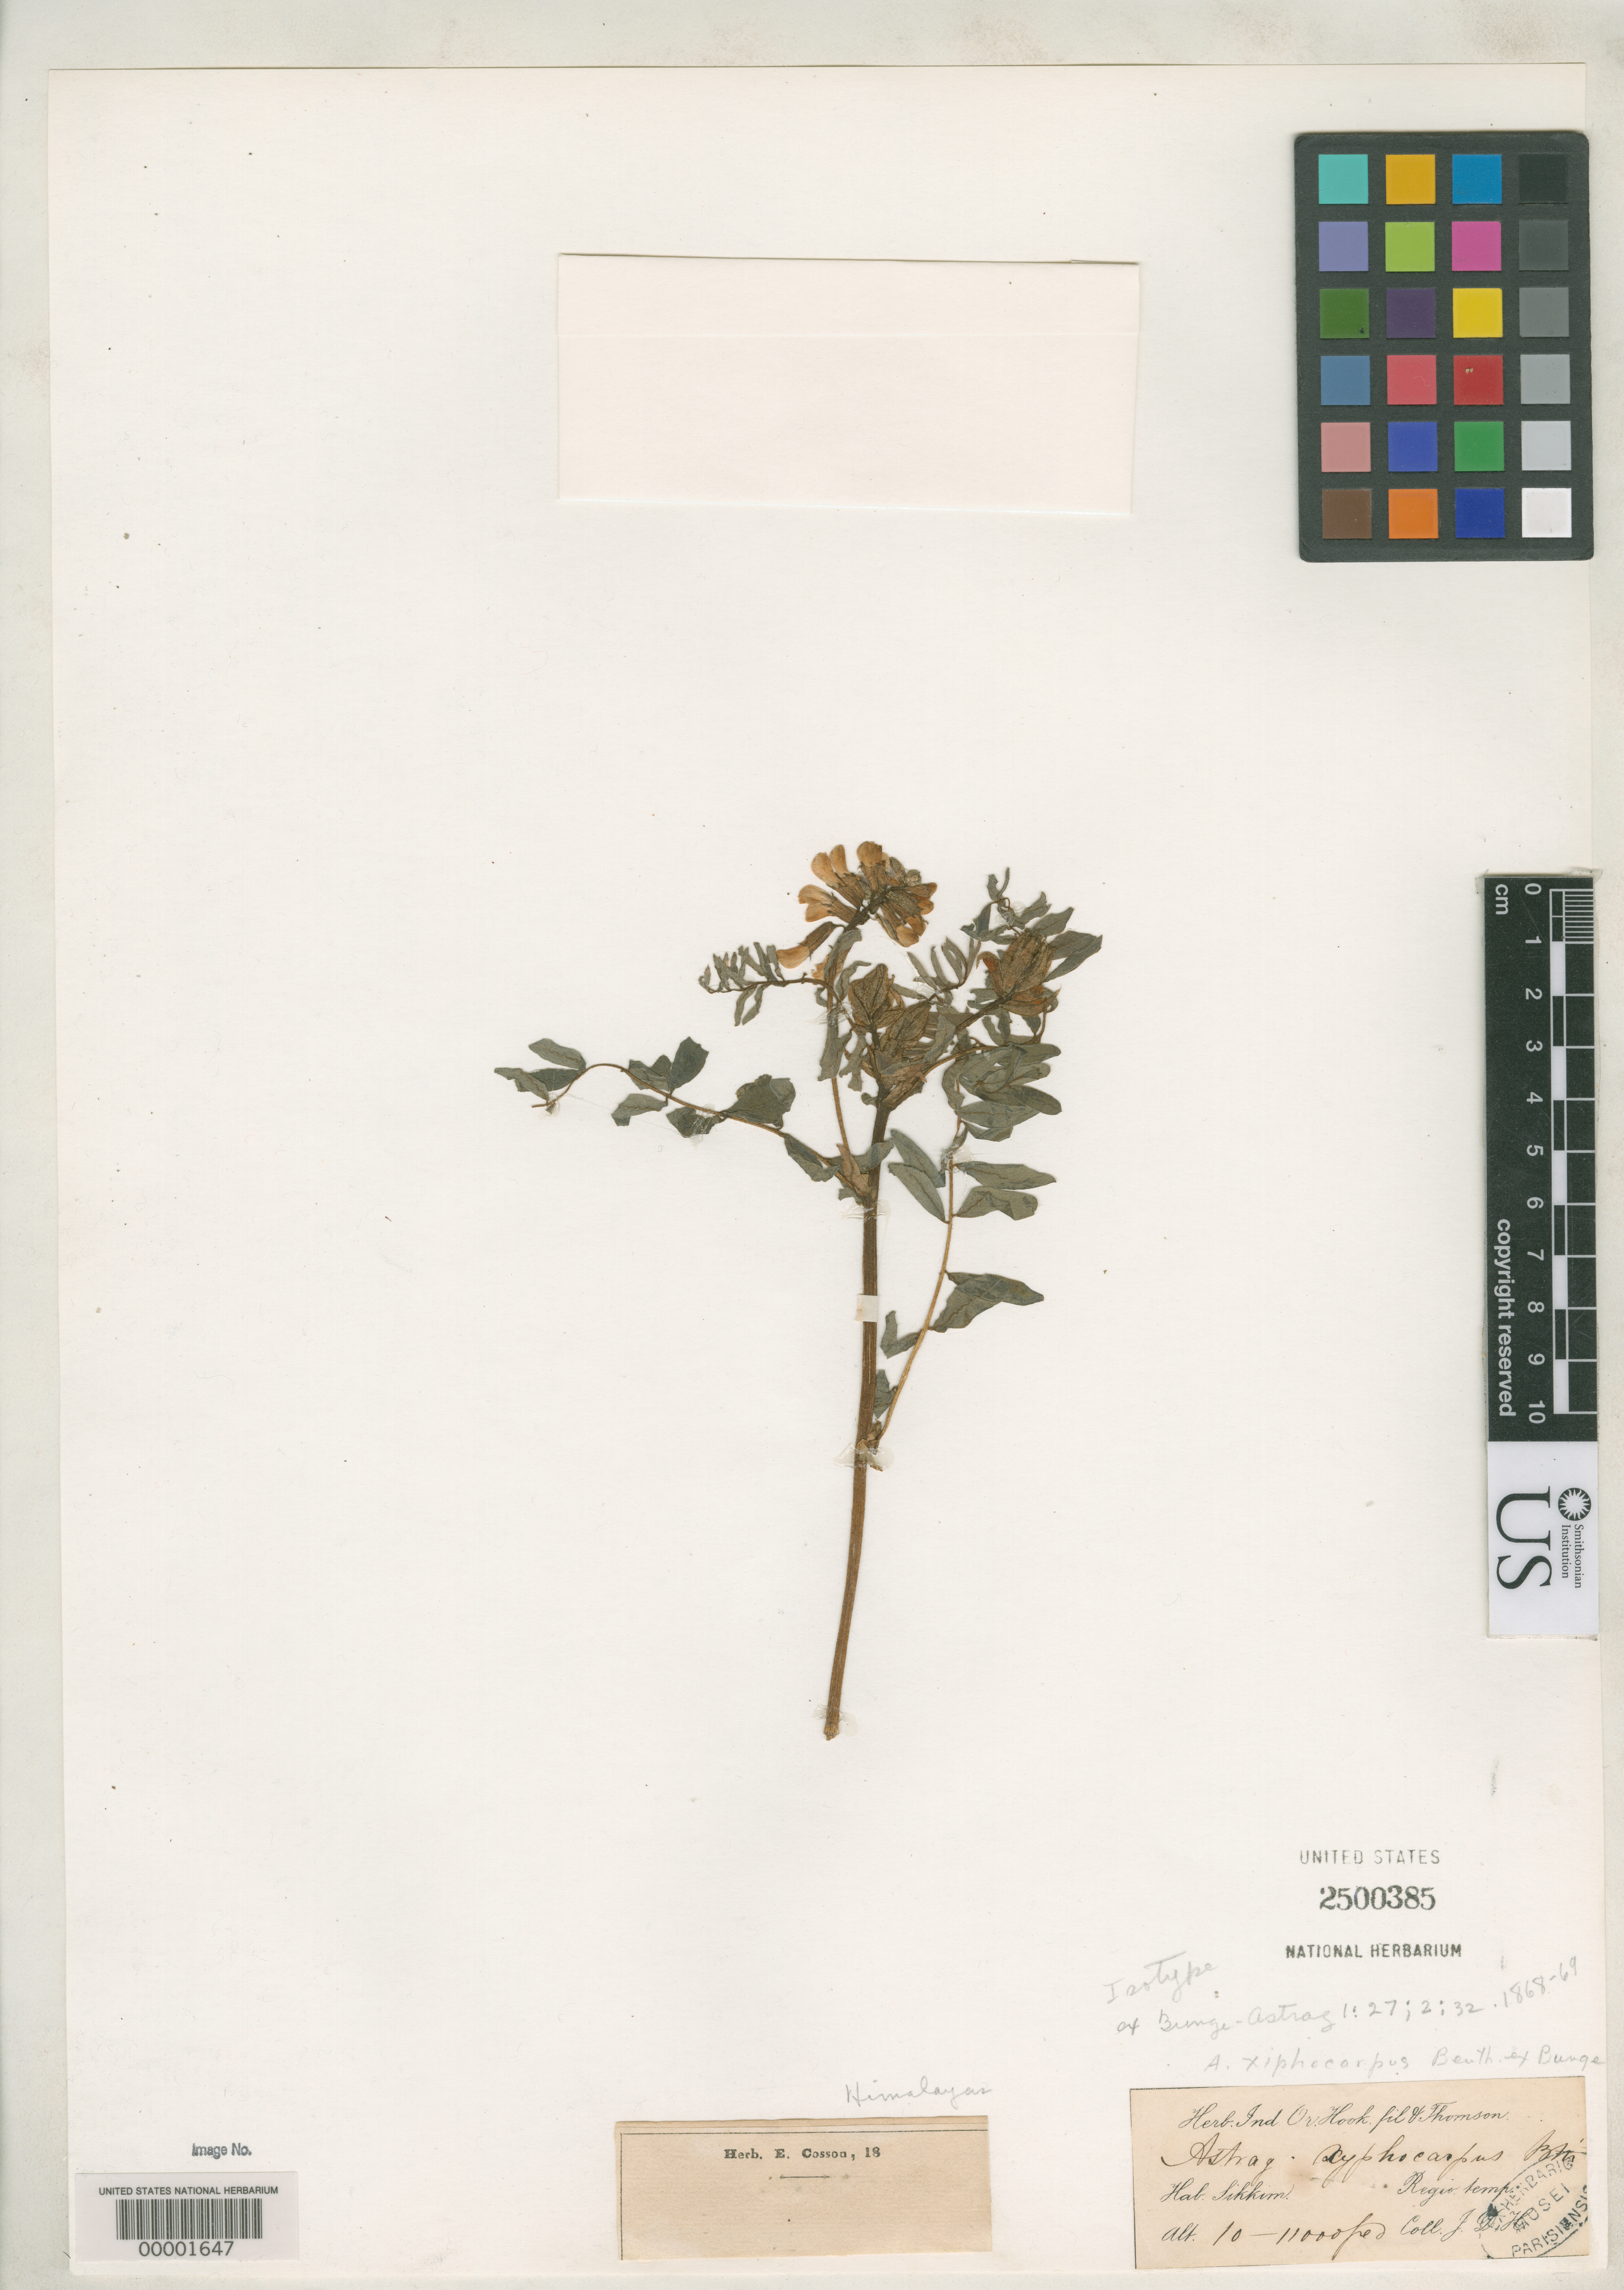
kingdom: Plantae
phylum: Tracheophyta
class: Magnoliopsida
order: Fabales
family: Fabaceae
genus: Astragalus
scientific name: Astragalus xiphocarpus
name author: Benth. ex Bunge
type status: Isotype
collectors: J. D. Hooker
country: India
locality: Himalayas.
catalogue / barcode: US 2500385